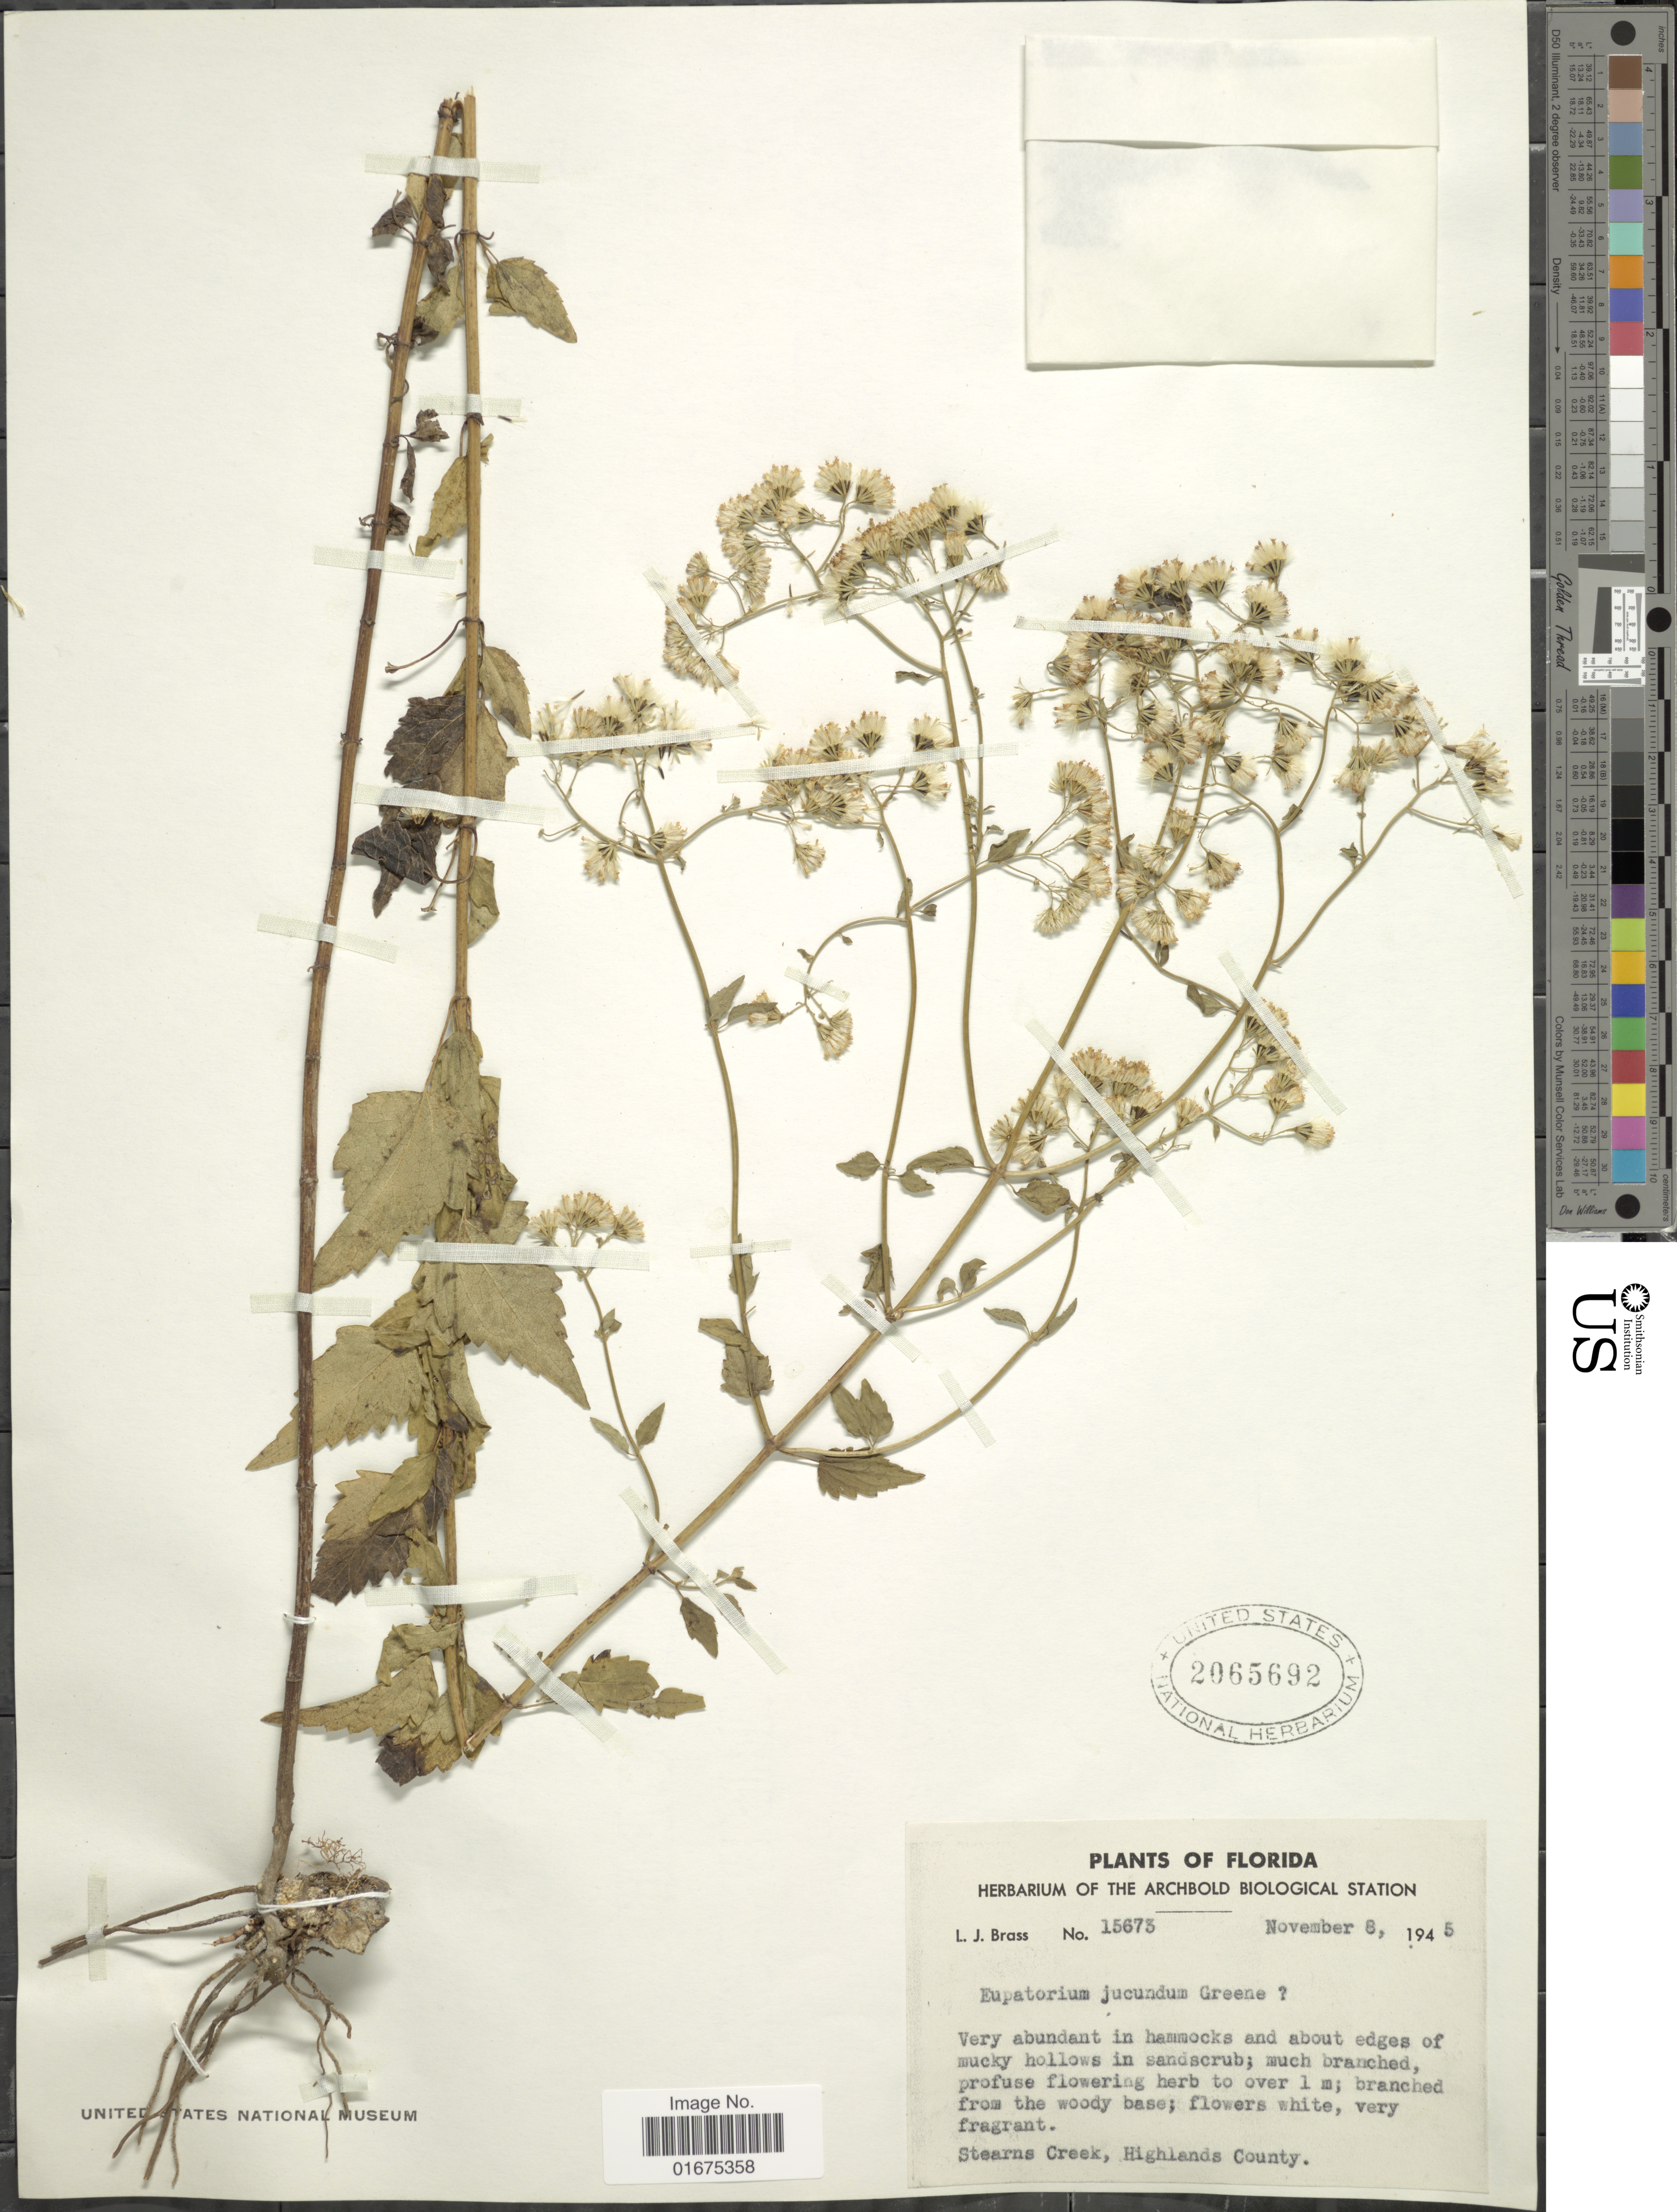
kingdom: Plantae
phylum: Tracheophyta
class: Magnoliopsida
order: Asterales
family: Asteraceae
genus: Ageratina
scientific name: Ageratina jucunda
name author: (Greene) Clewell & Wooten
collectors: L. J. Brass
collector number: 15673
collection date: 1945-11-08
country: United States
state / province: Florida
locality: Stearns Creek, Highlands County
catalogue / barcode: US 2065692